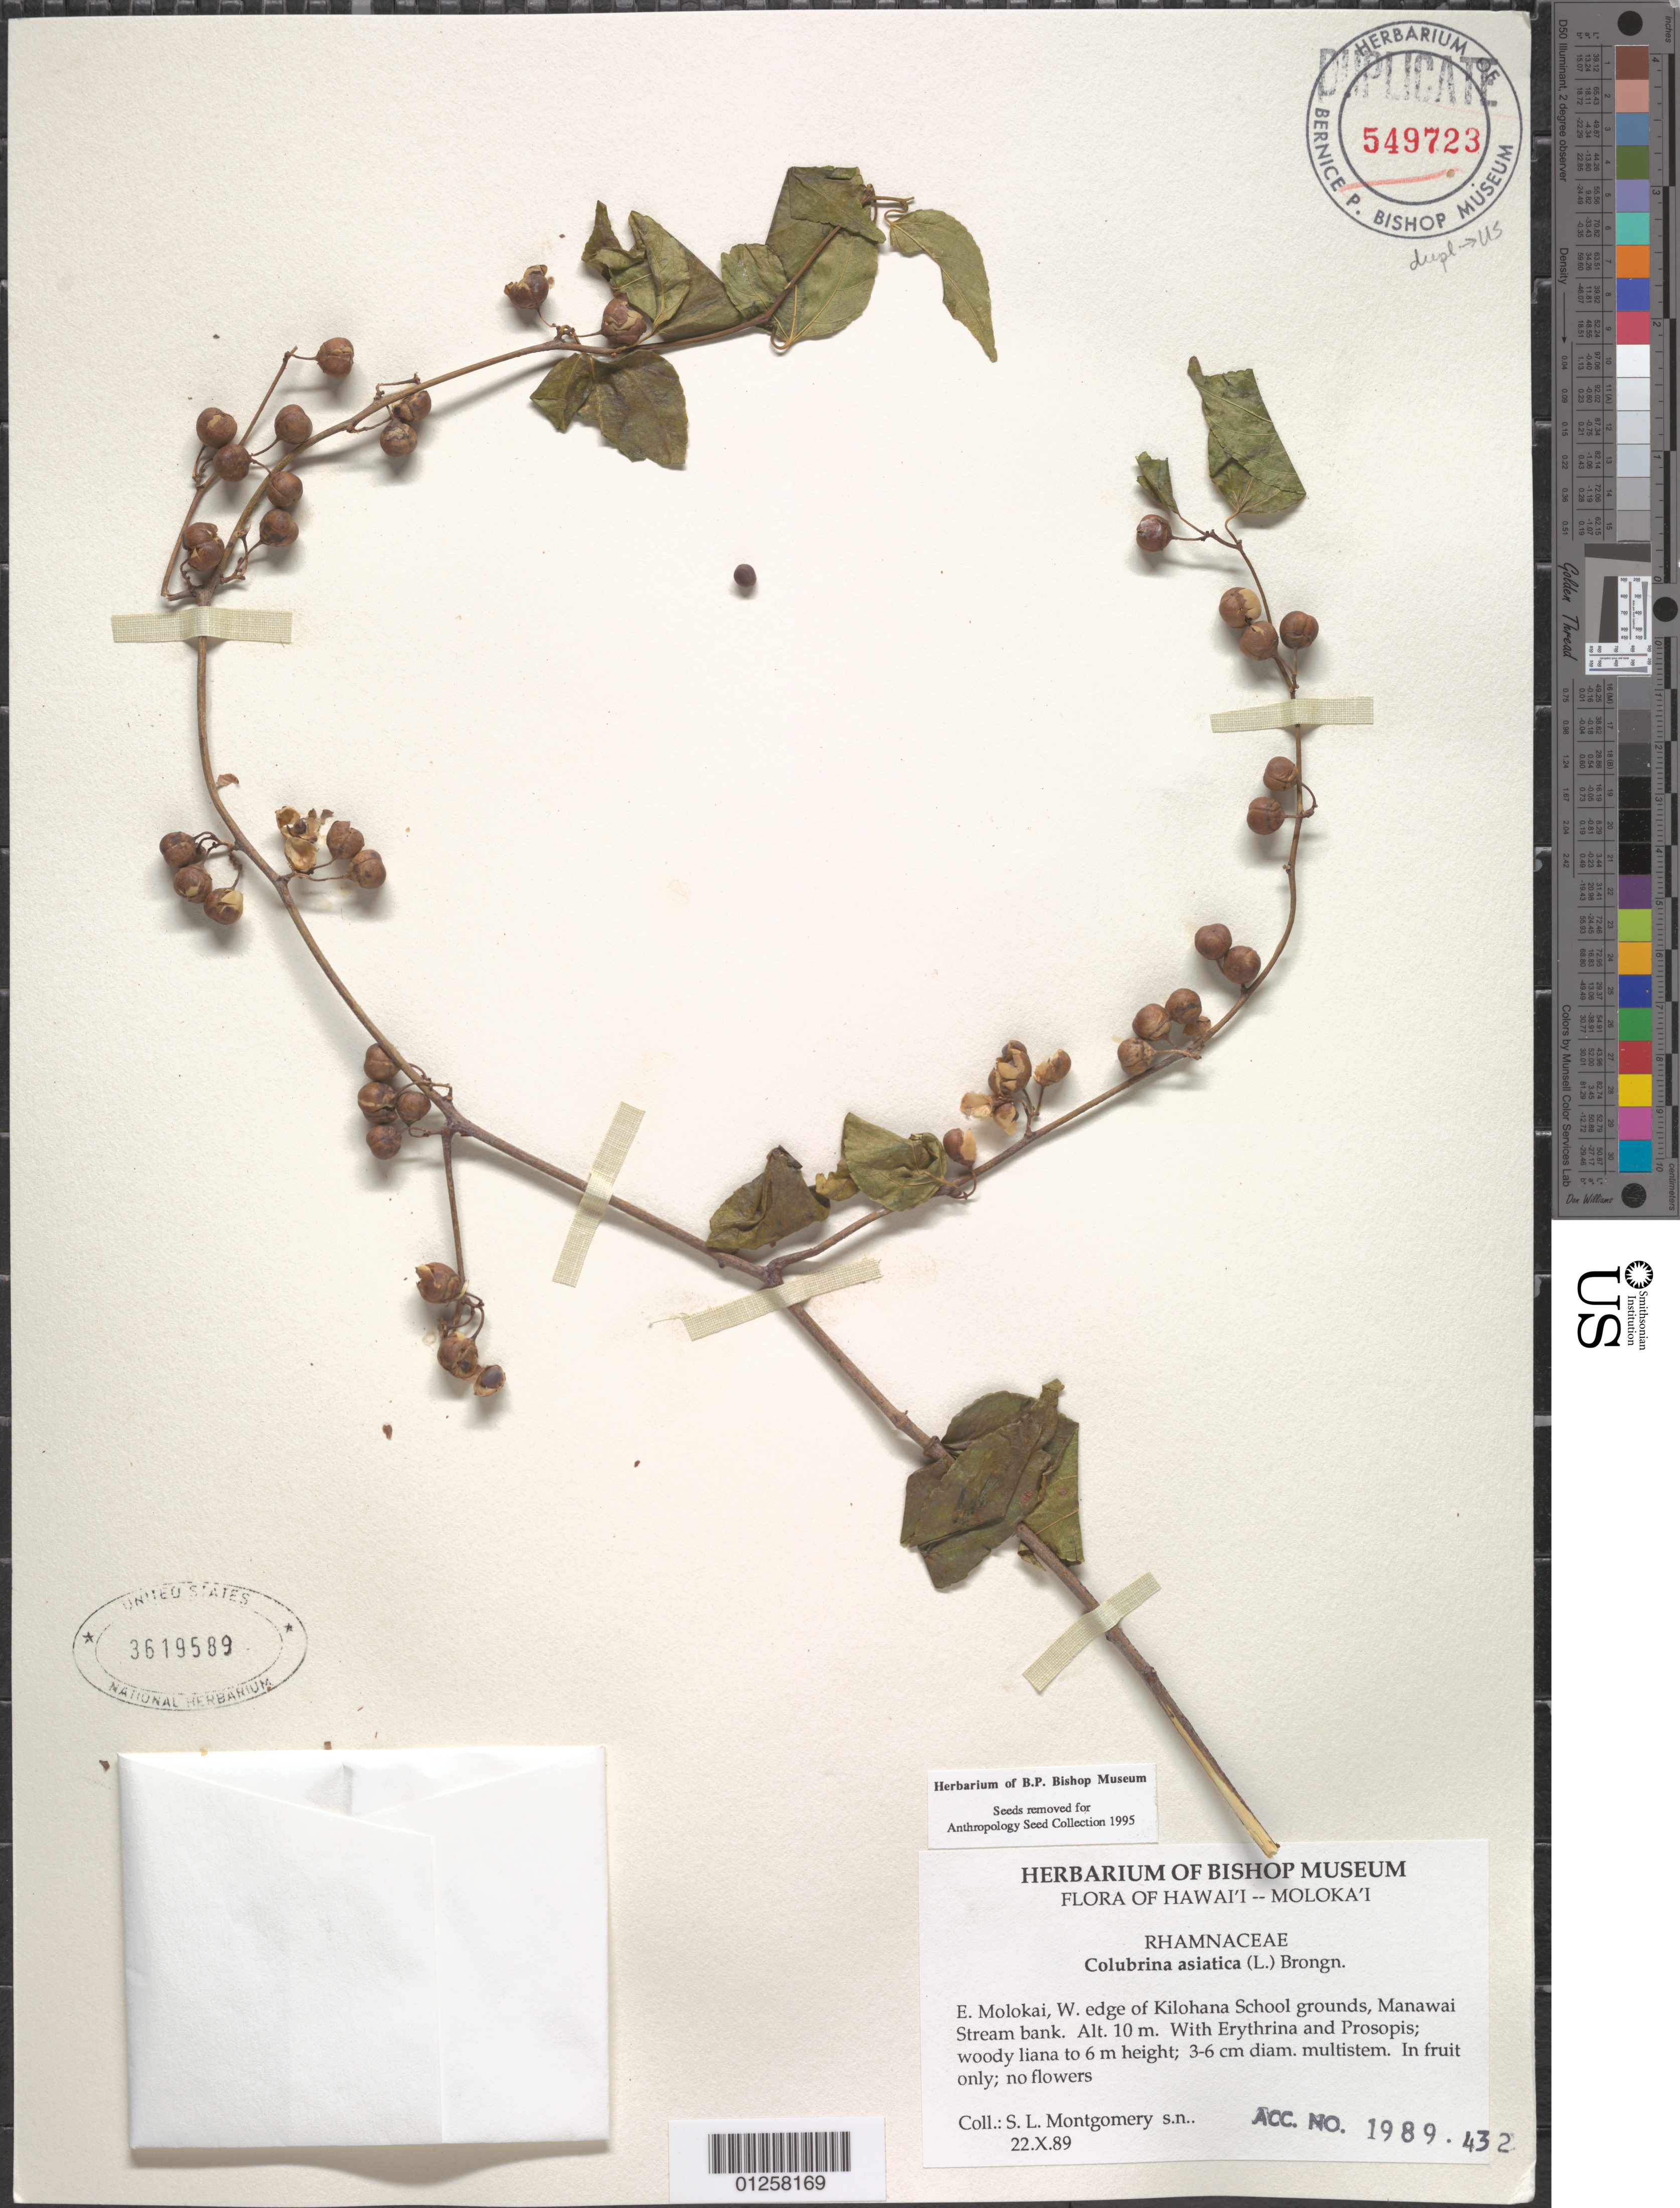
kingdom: Plantae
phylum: Tracheophyta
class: Magnoliopsida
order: Rosales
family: Rhamnaceae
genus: Colubrina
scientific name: Colubrina asiatica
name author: (L.) Brongn.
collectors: S. Montgomery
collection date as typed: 22.X.89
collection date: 1989-10-22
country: United States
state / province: Hawaii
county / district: Maui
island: Moloka'i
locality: E. Molokai, W. edge of Kilohana School grounds. Manawai Stream bank.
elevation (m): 10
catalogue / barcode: US 3619589